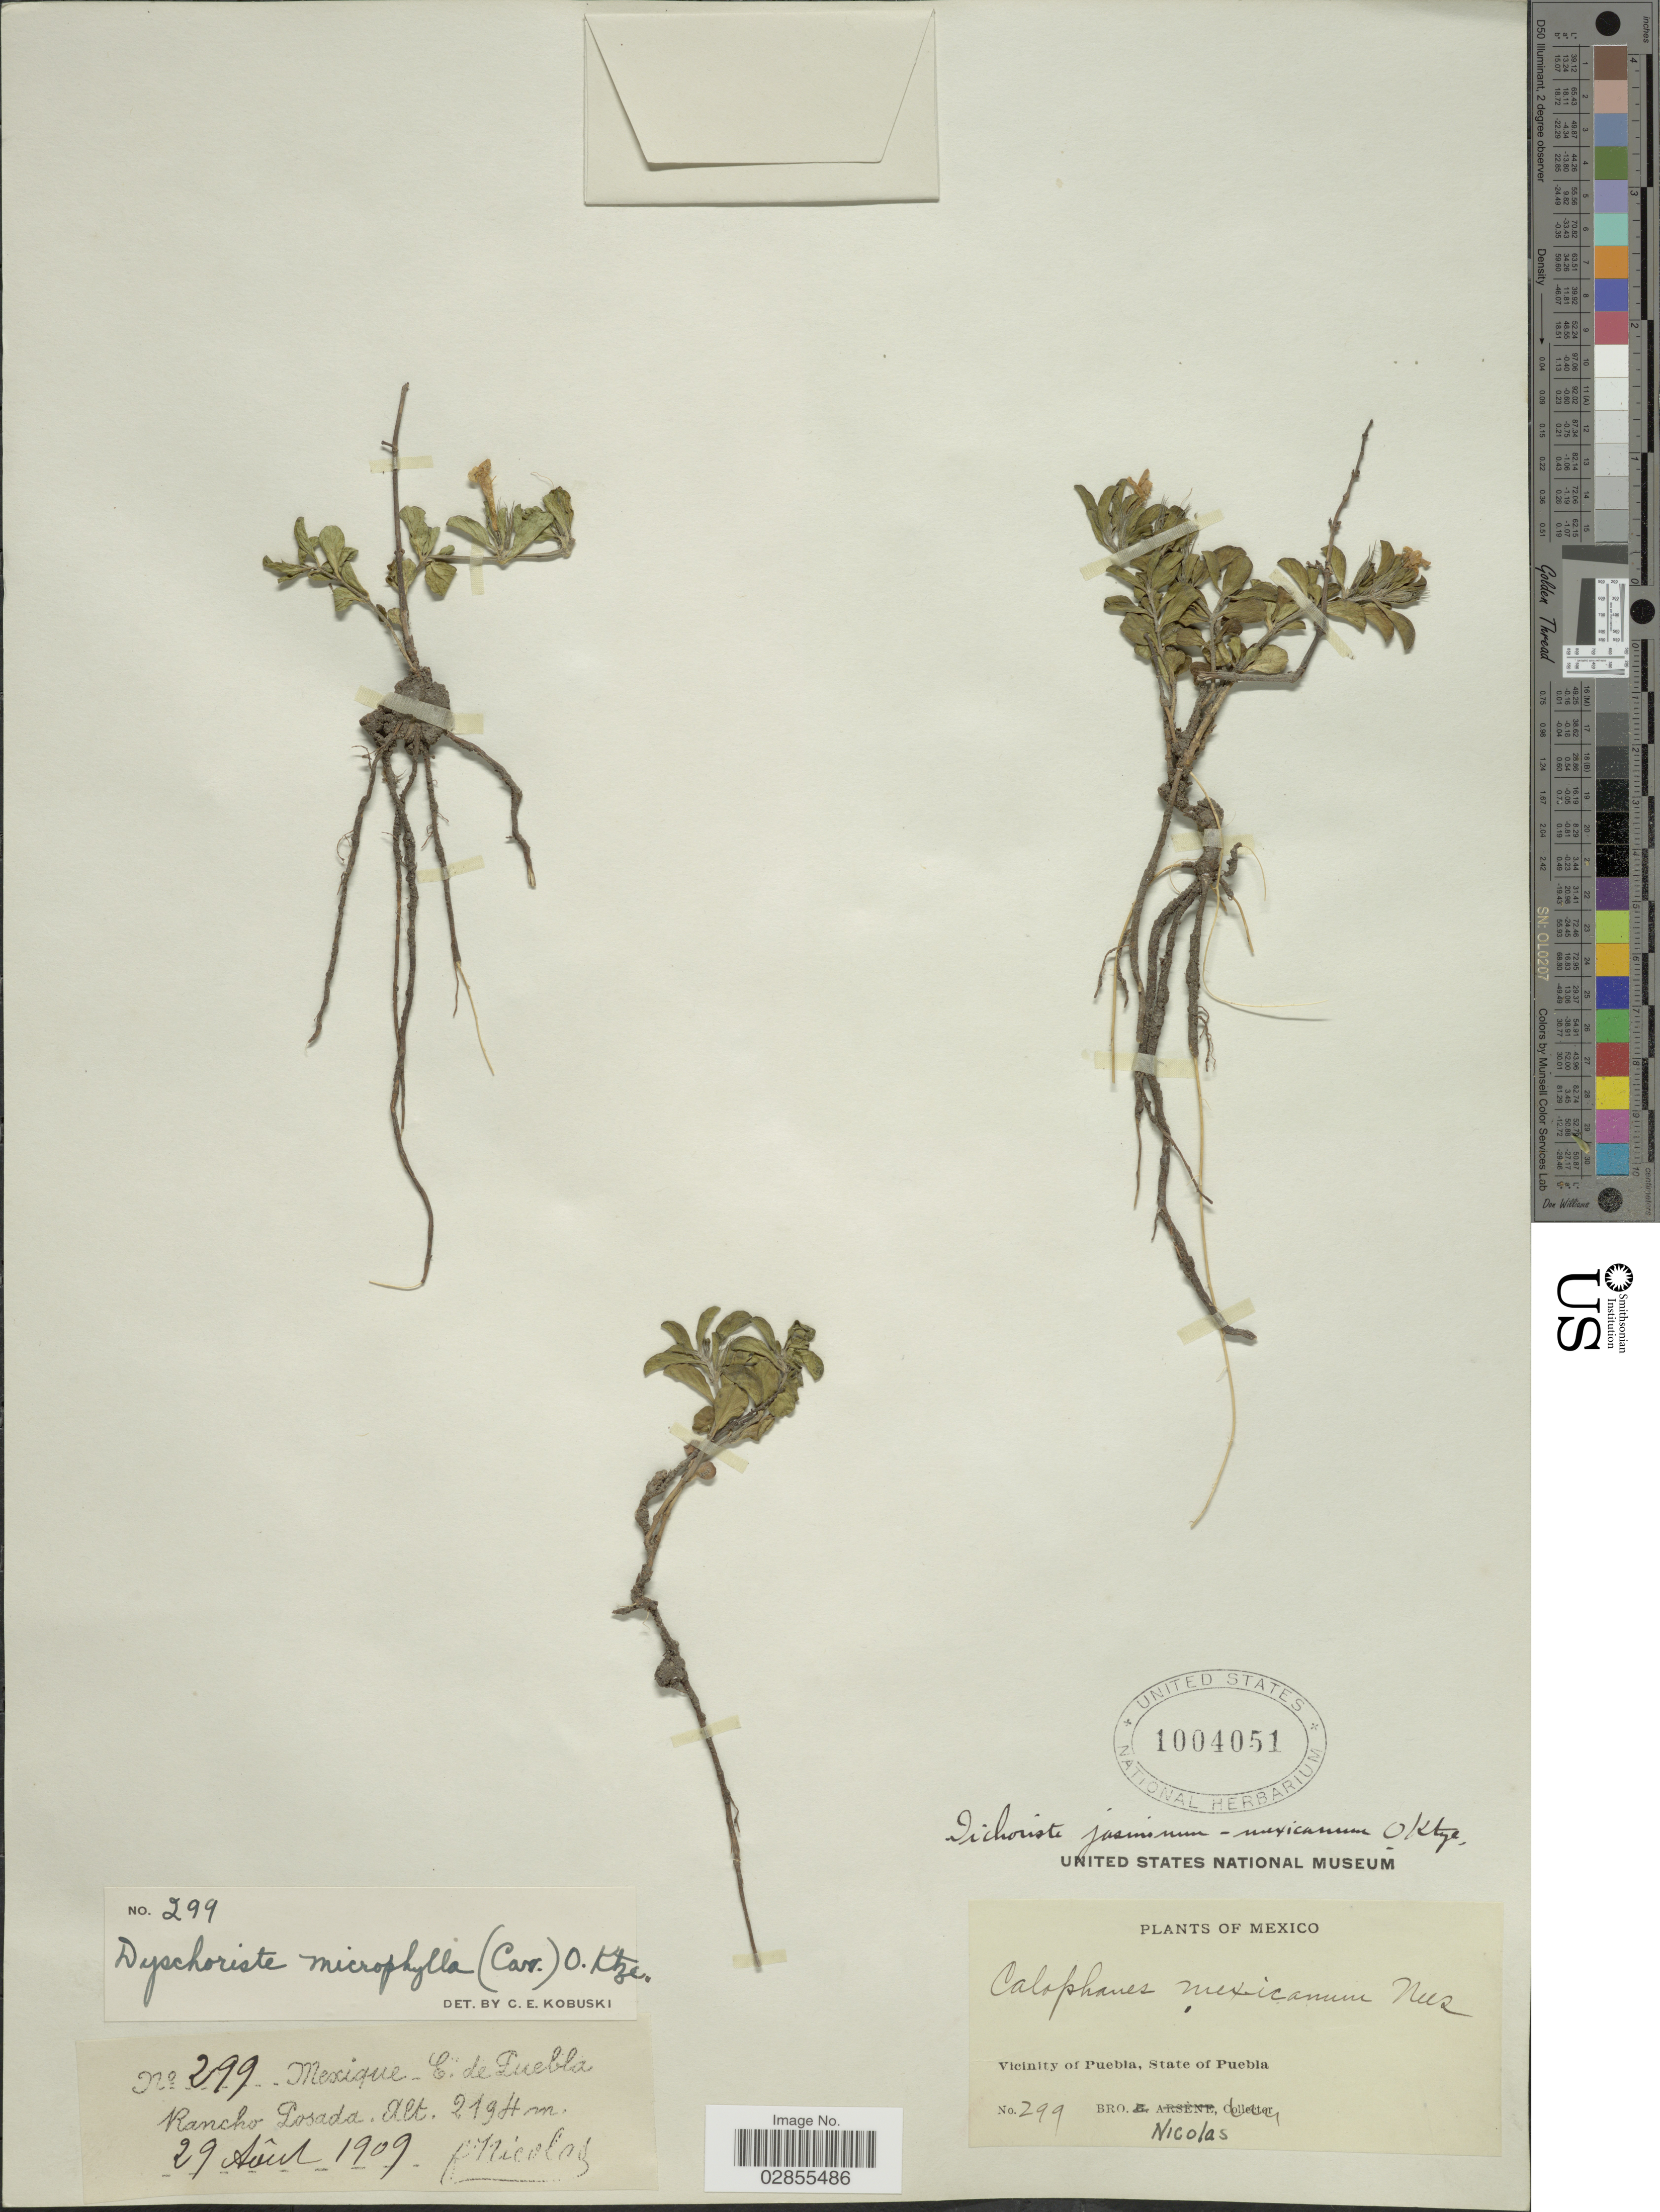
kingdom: Plantae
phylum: Tracheophyta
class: Magnoliopsida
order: Lamiales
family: Acanthaceae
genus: Dyschoriste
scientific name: Dyschoriste microphylla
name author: (Cav.) Kuntze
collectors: Bro. Nicolas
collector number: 299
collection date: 1909-08-29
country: Mexico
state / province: Puebla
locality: E. de Puebla, Rancho Posada, vicinity of Puebla.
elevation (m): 2194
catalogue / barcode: US 1004051